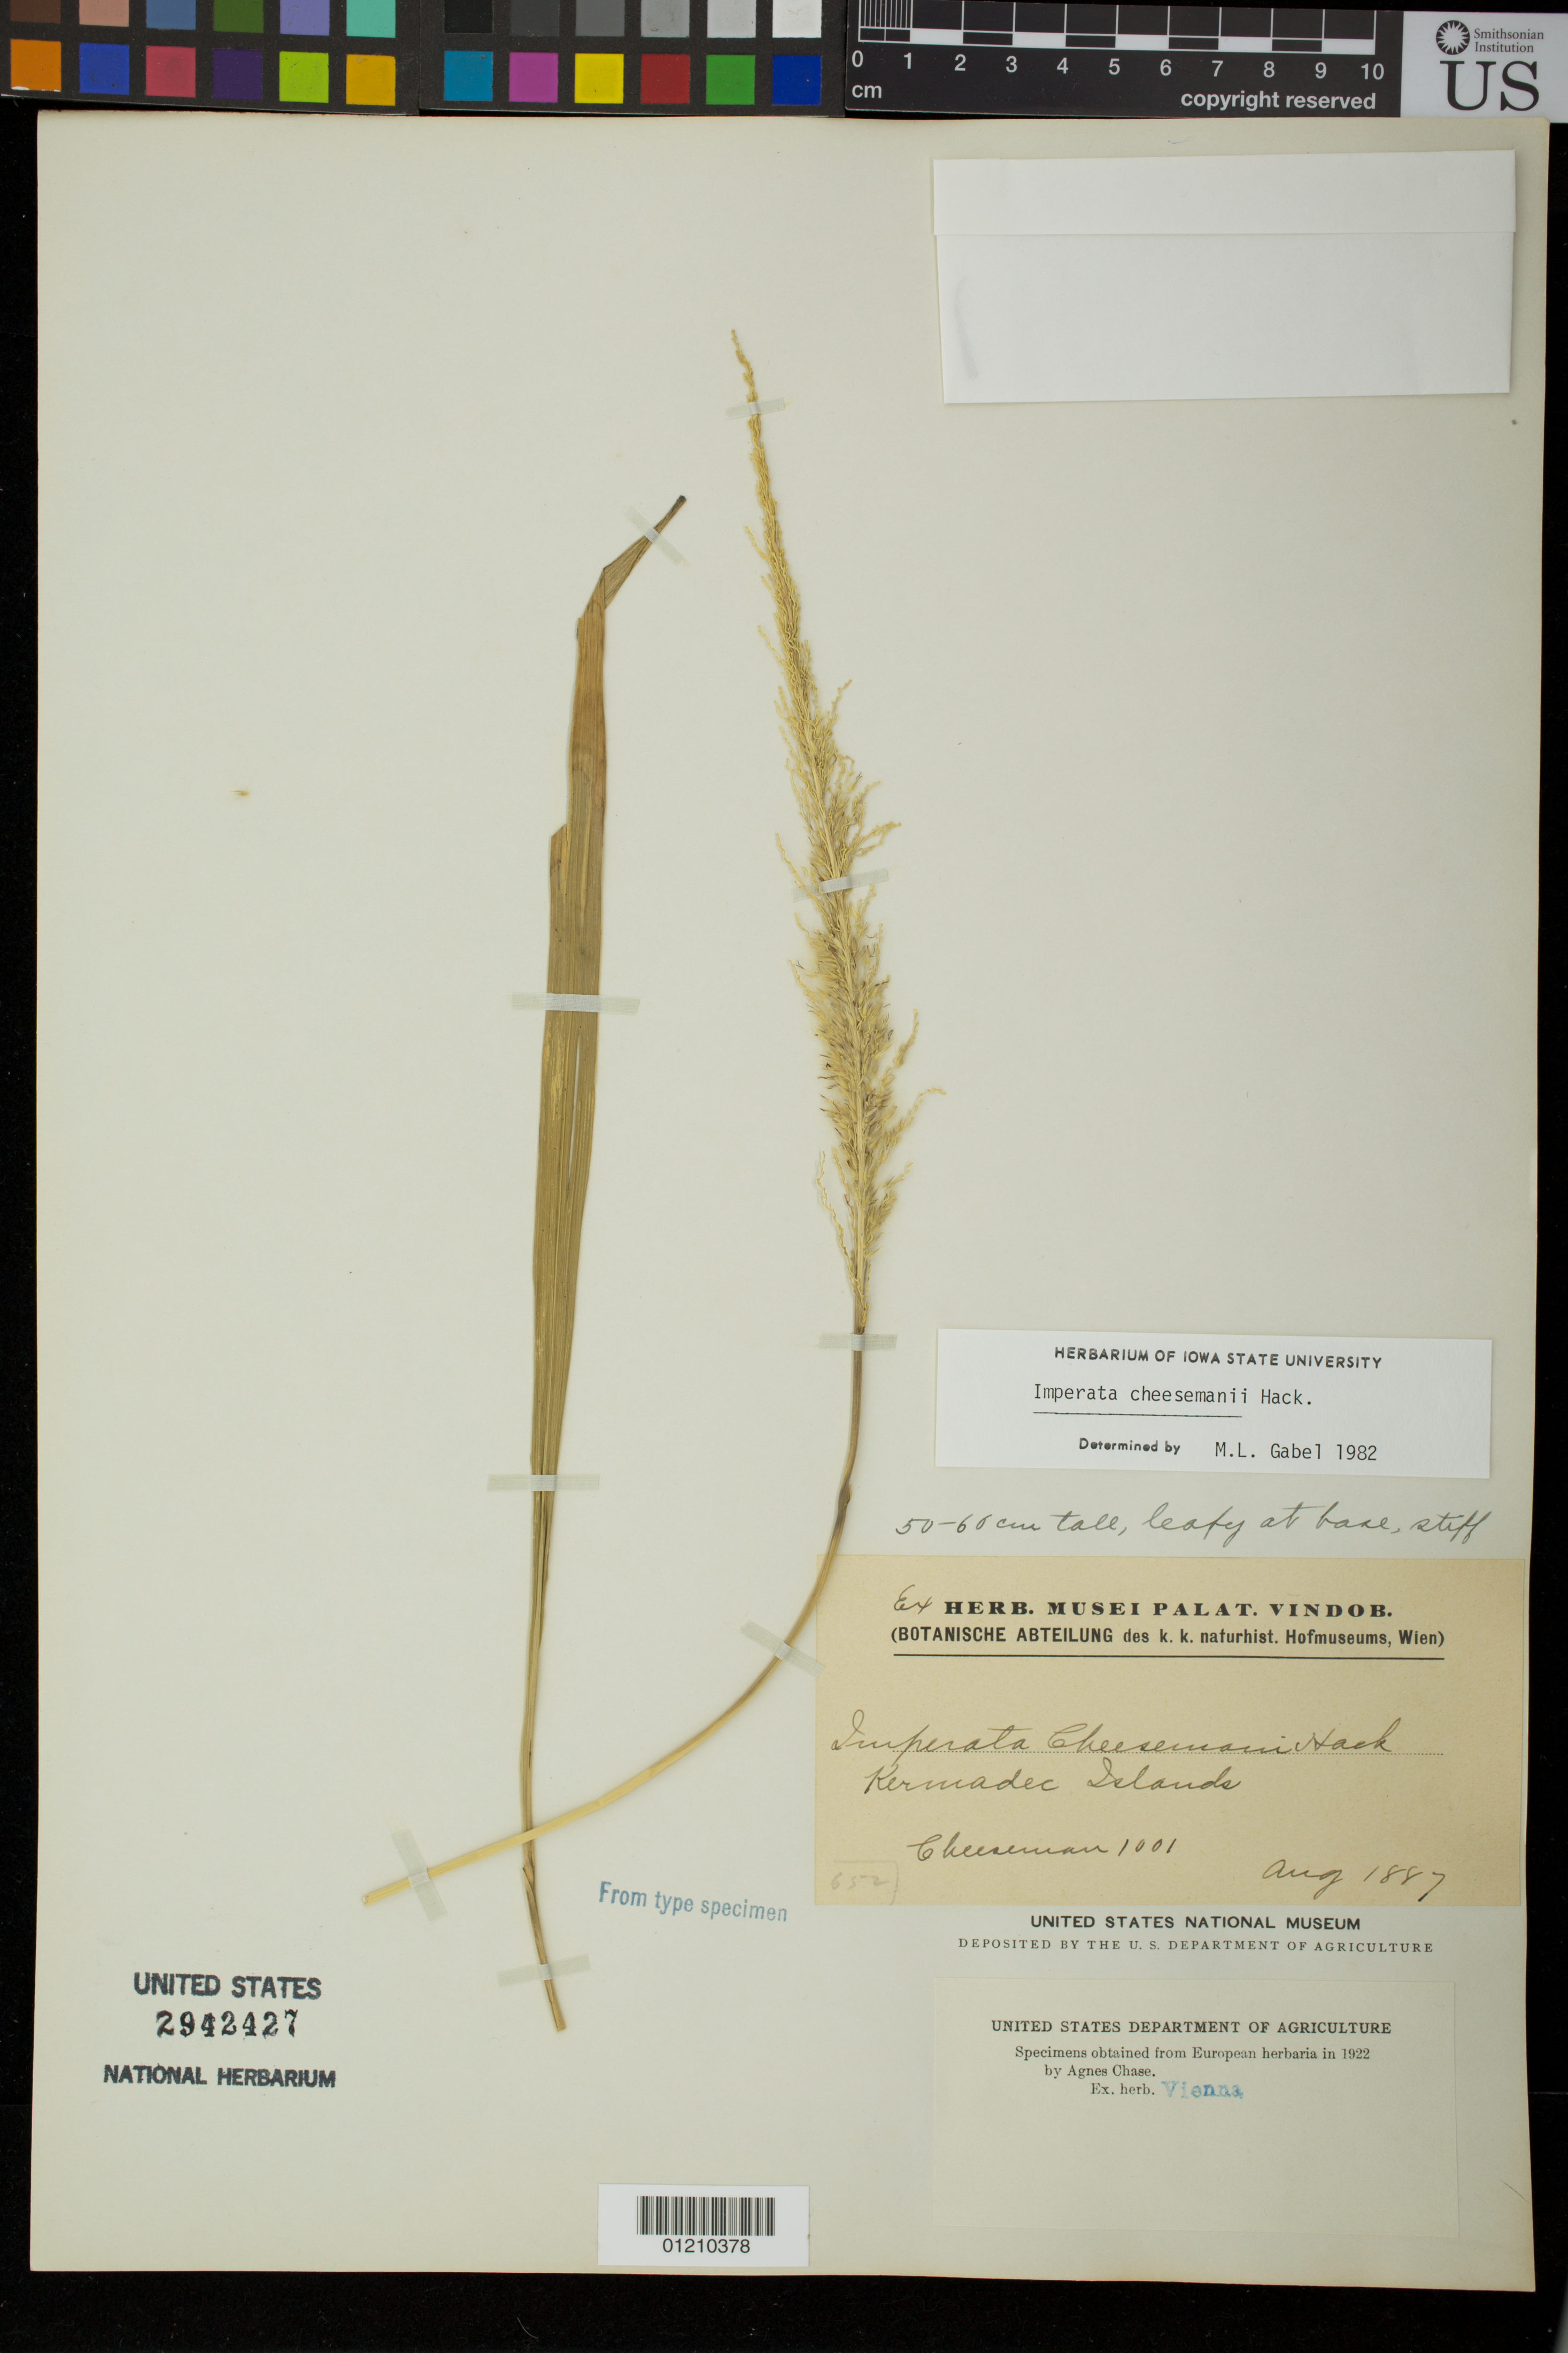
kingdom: Plantae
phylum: Tracheophyta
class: Liliopsida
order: Poales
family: Poaceae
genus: Imperata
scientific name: Imperata cheesemanii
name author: Hack.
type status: Type Collection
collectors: T. F. Cheeseman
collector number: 1001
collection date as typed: Aug 1887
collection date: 1887-08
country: New Zealand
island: Kermadec Is.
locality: Kermadec Islands.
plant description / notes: Fragmentary material of type specimen ex herb. Vienna.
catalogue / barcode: US 2942427